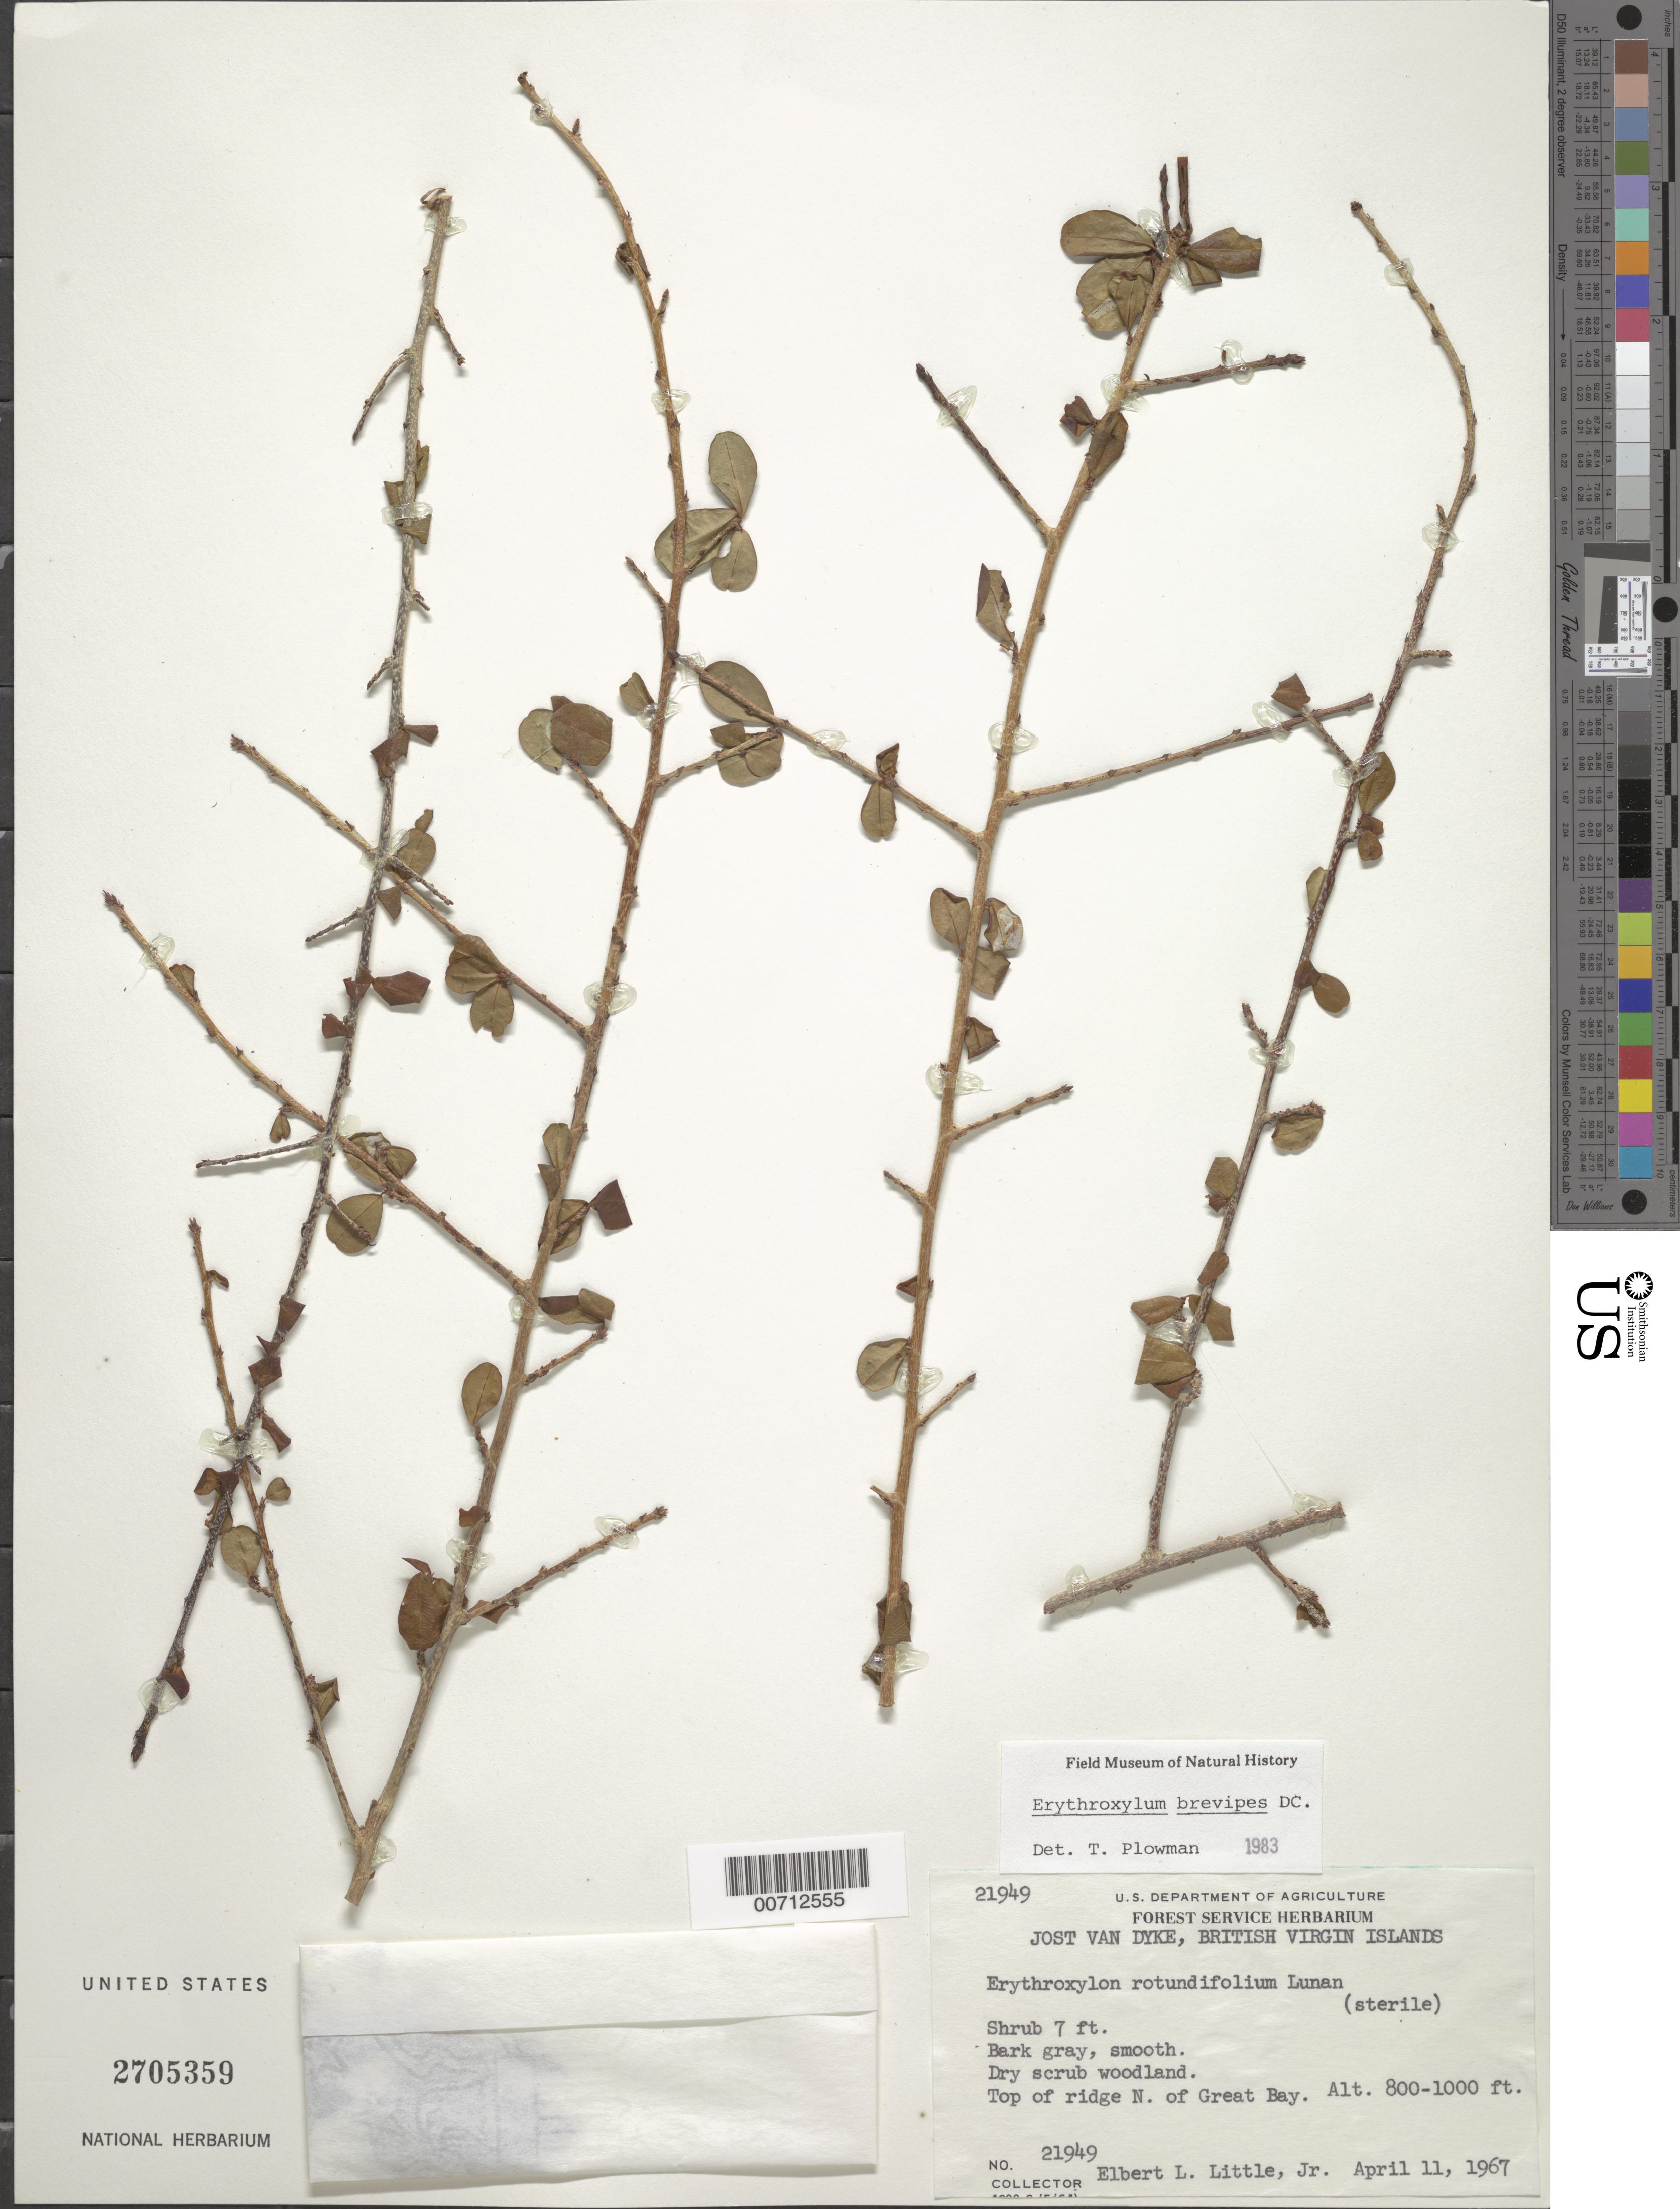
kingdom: Plantae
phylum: Tracheophyta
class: Magnoliopsida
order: Malpighiales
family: Erythroxylaceae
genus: Erythroxylum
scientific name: Erythroxylum brevipes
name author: DC.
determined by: Plowman, Timothy C.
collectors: E. L. Little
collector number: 21949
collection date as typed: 11 Apr 1967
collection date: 1967-04-11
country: British Virgin Islands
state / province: Jost Van Dyke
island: Jost Van Dyke Island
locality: Great Bay, Top of Ridge N of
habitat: Dry scrub woodland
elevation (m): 244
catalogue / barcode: US 2705359